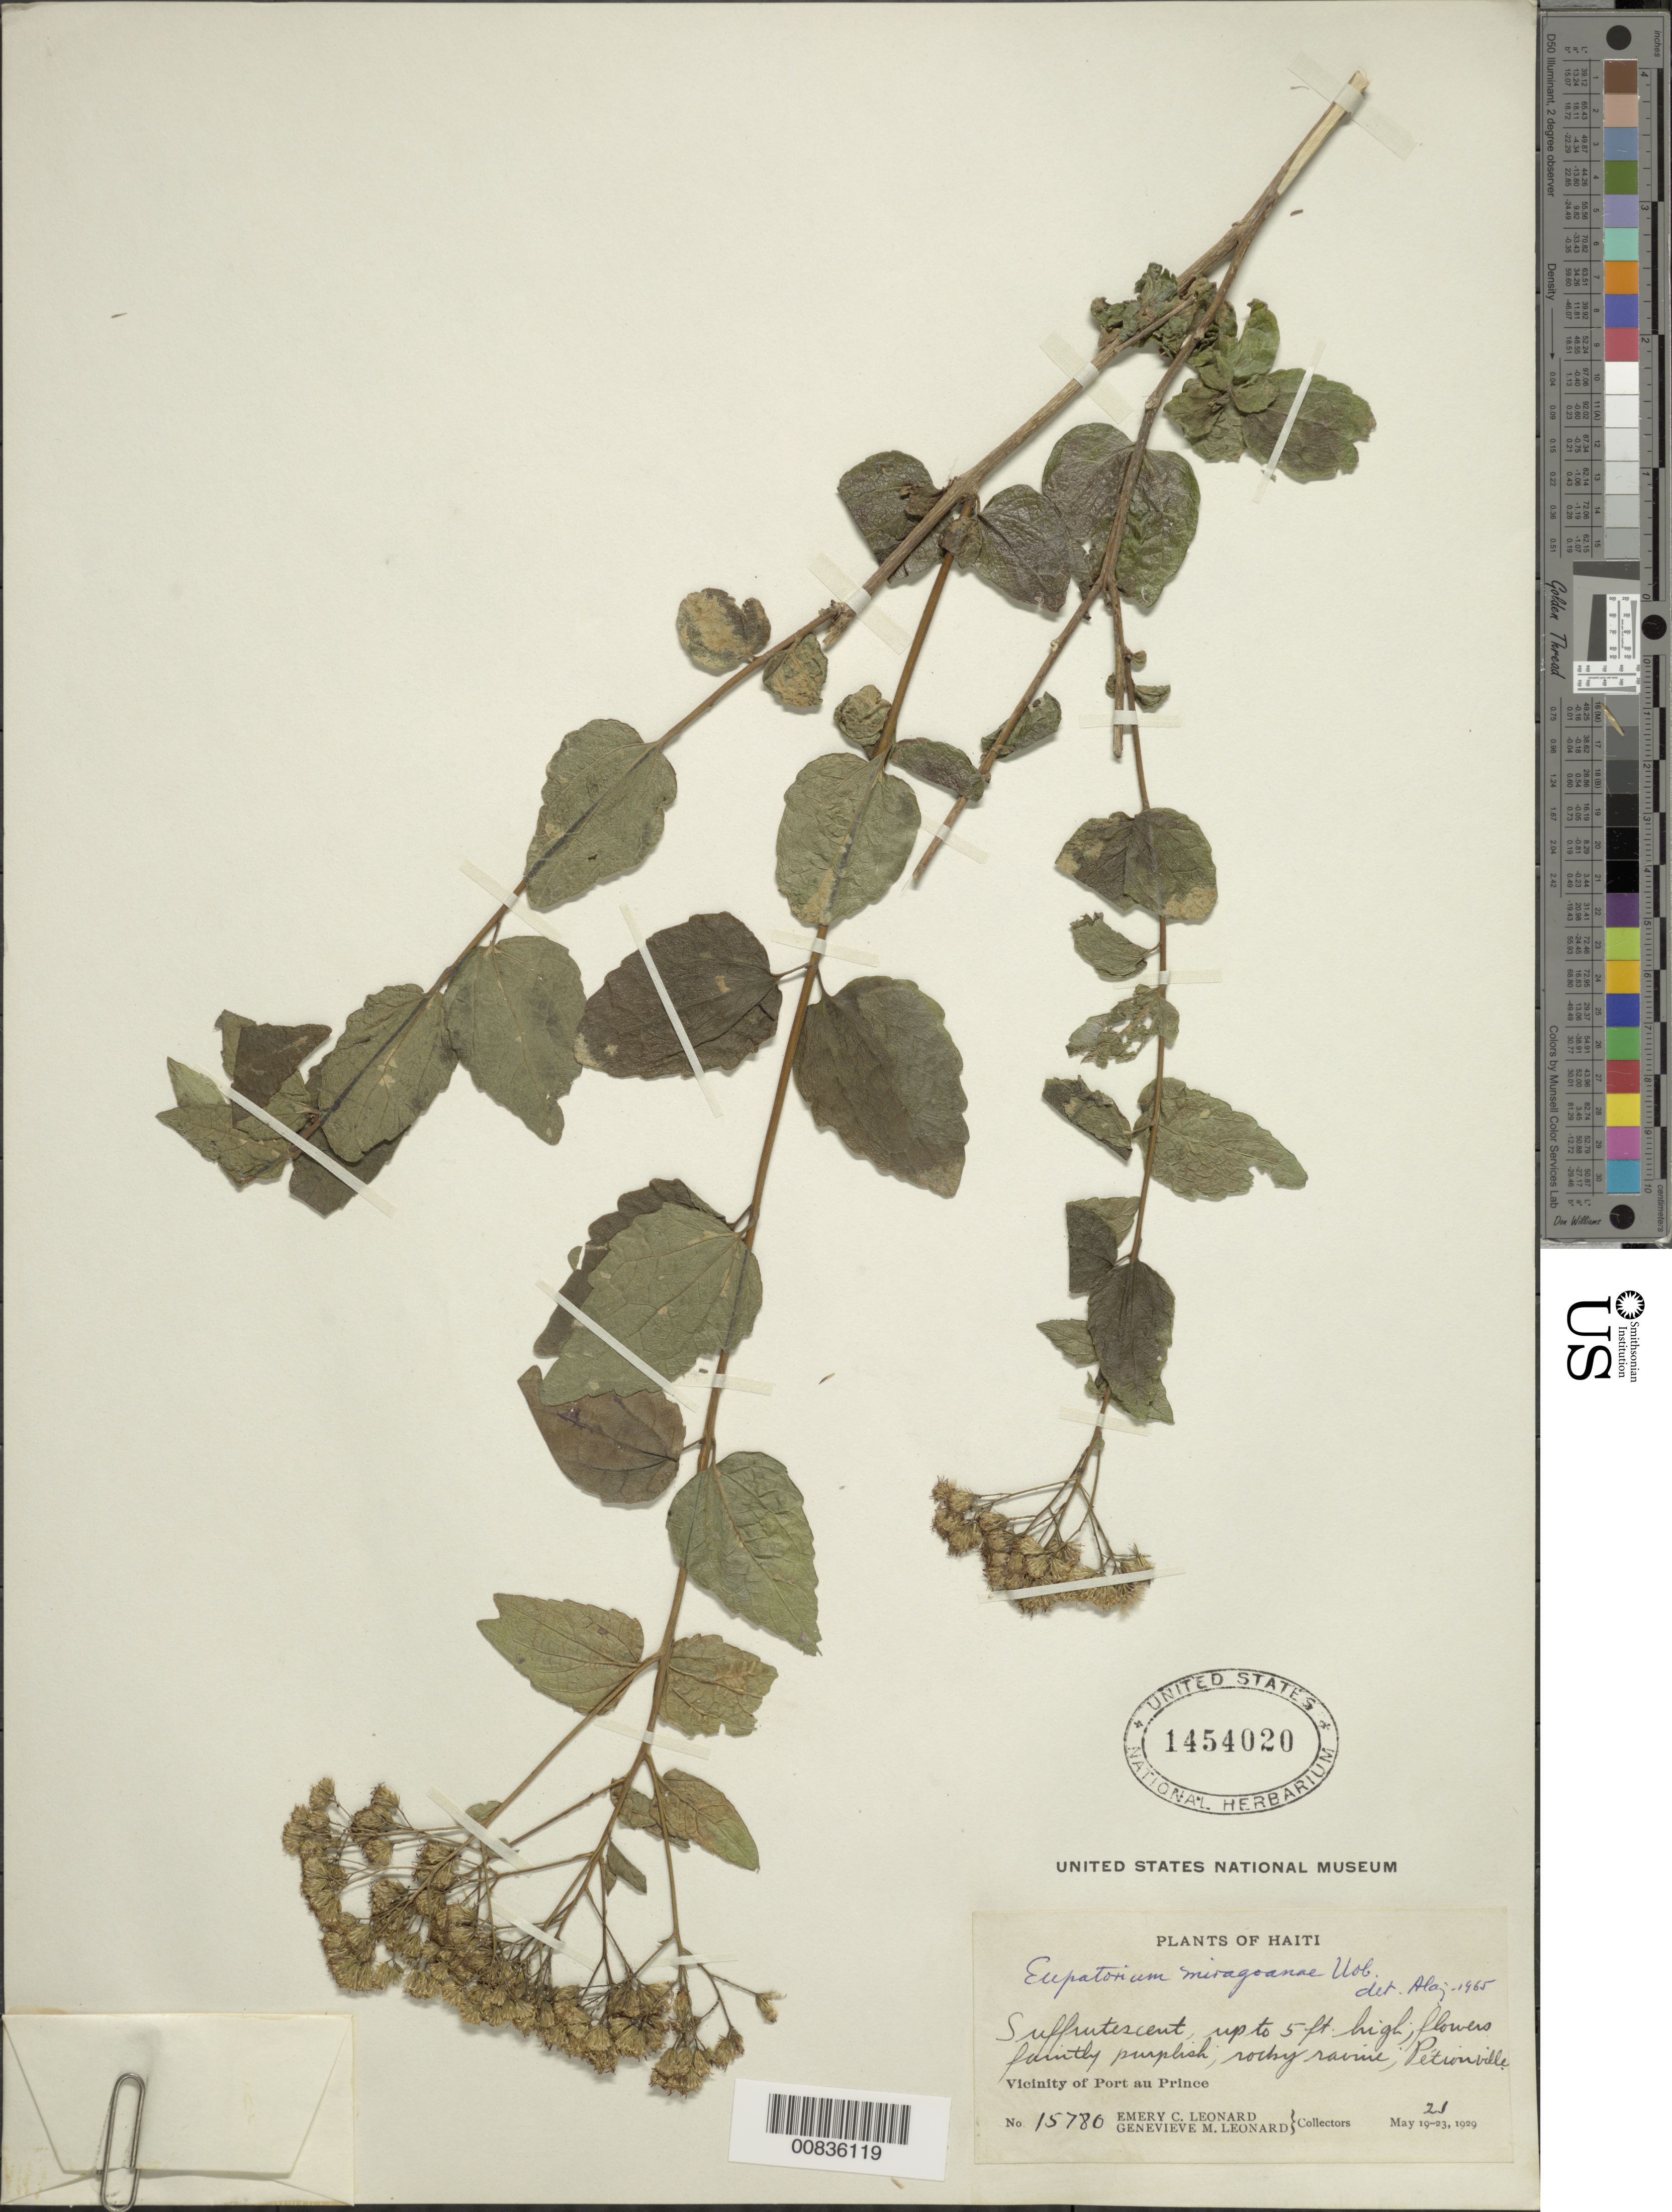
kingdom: Plantae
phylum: Tracheophyta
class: Magnoliopsida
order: Asterales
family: Asteraceae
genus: Koanophyllon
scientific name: Koanophyllon miragoanae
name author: (Urb.) R.M. King & H. Rob.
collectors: E. C. Leonard & G. M. Leonard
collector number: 15780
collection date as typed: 21 May 1929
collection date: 1929-05-21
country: Haiti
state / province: Ouest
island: Hispaniola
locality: Vicinity of Port-au-Prince, Pétionville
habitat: Rocky ravine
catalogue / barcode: US 1454020